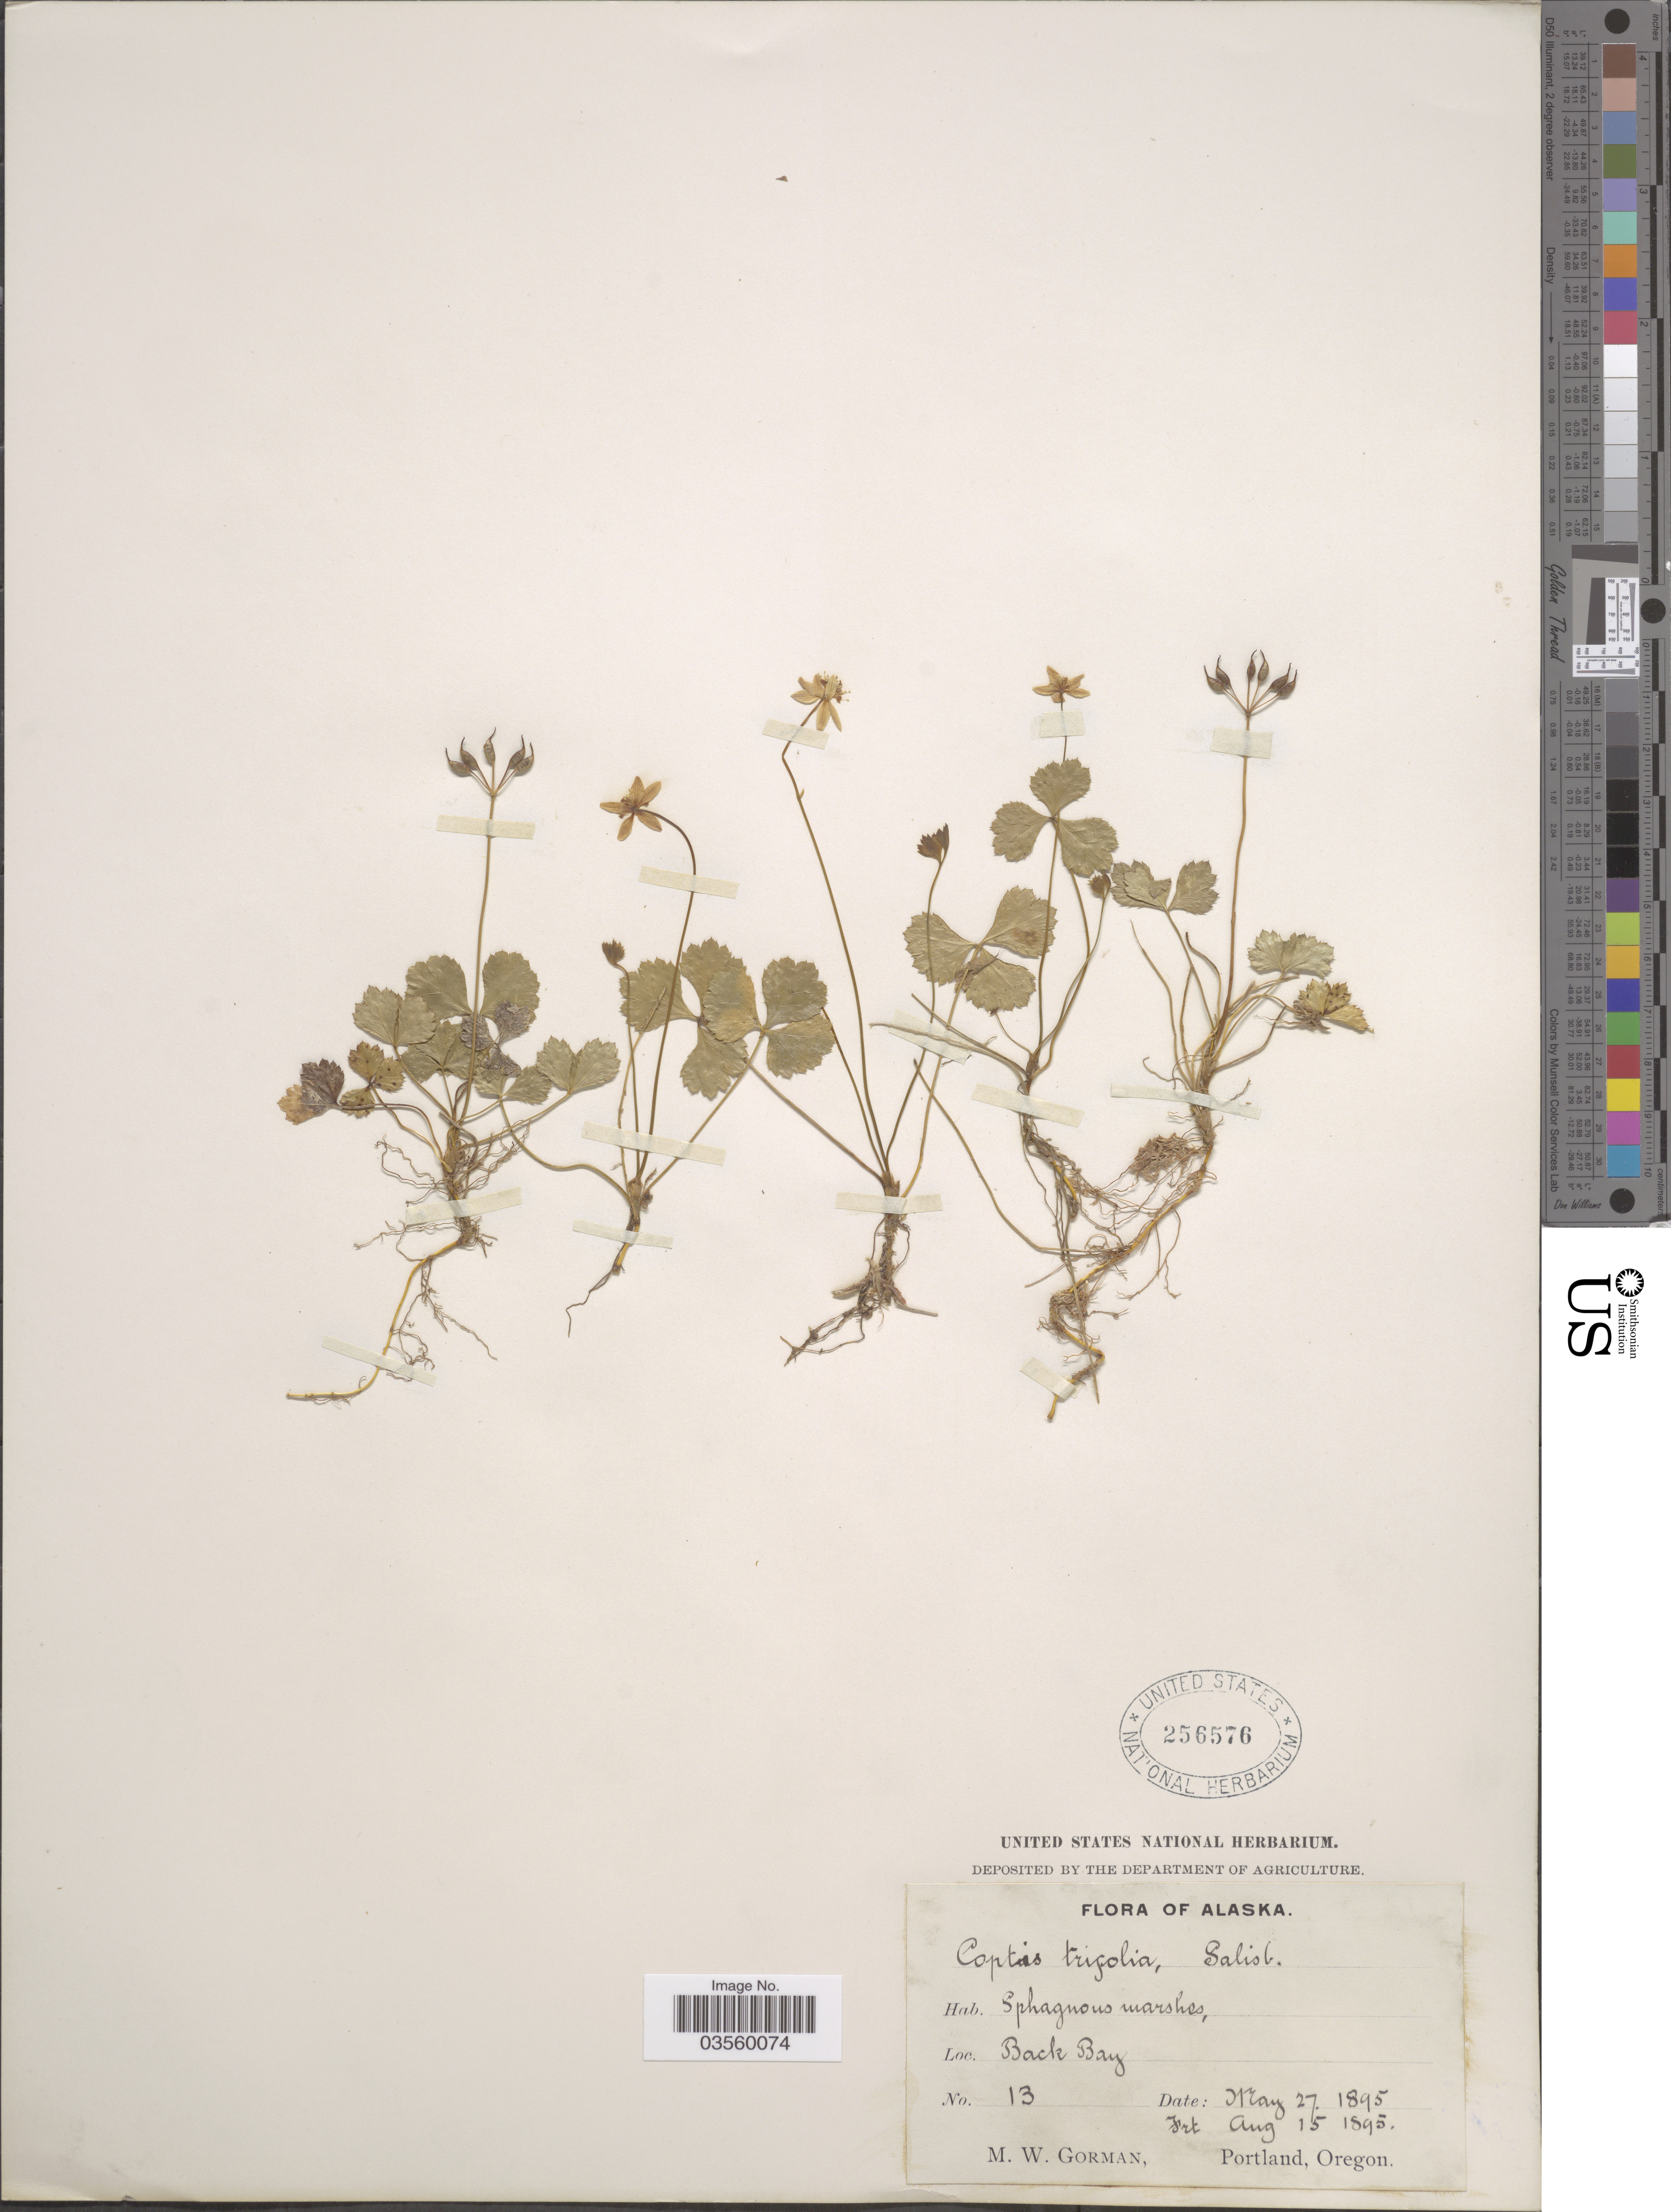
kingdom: Plantae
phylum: Tracheophyta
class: Magnoliopsida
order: Ranunculales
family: Ranunculaceae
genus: Coptis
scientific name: Coptis trifolia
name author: (L.) Salisb.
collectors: M. W. Gorman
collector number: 13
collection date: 1895-05-27/1895-08-15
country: United States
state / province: Alaska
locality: Back Bay.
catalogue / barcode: US 256576